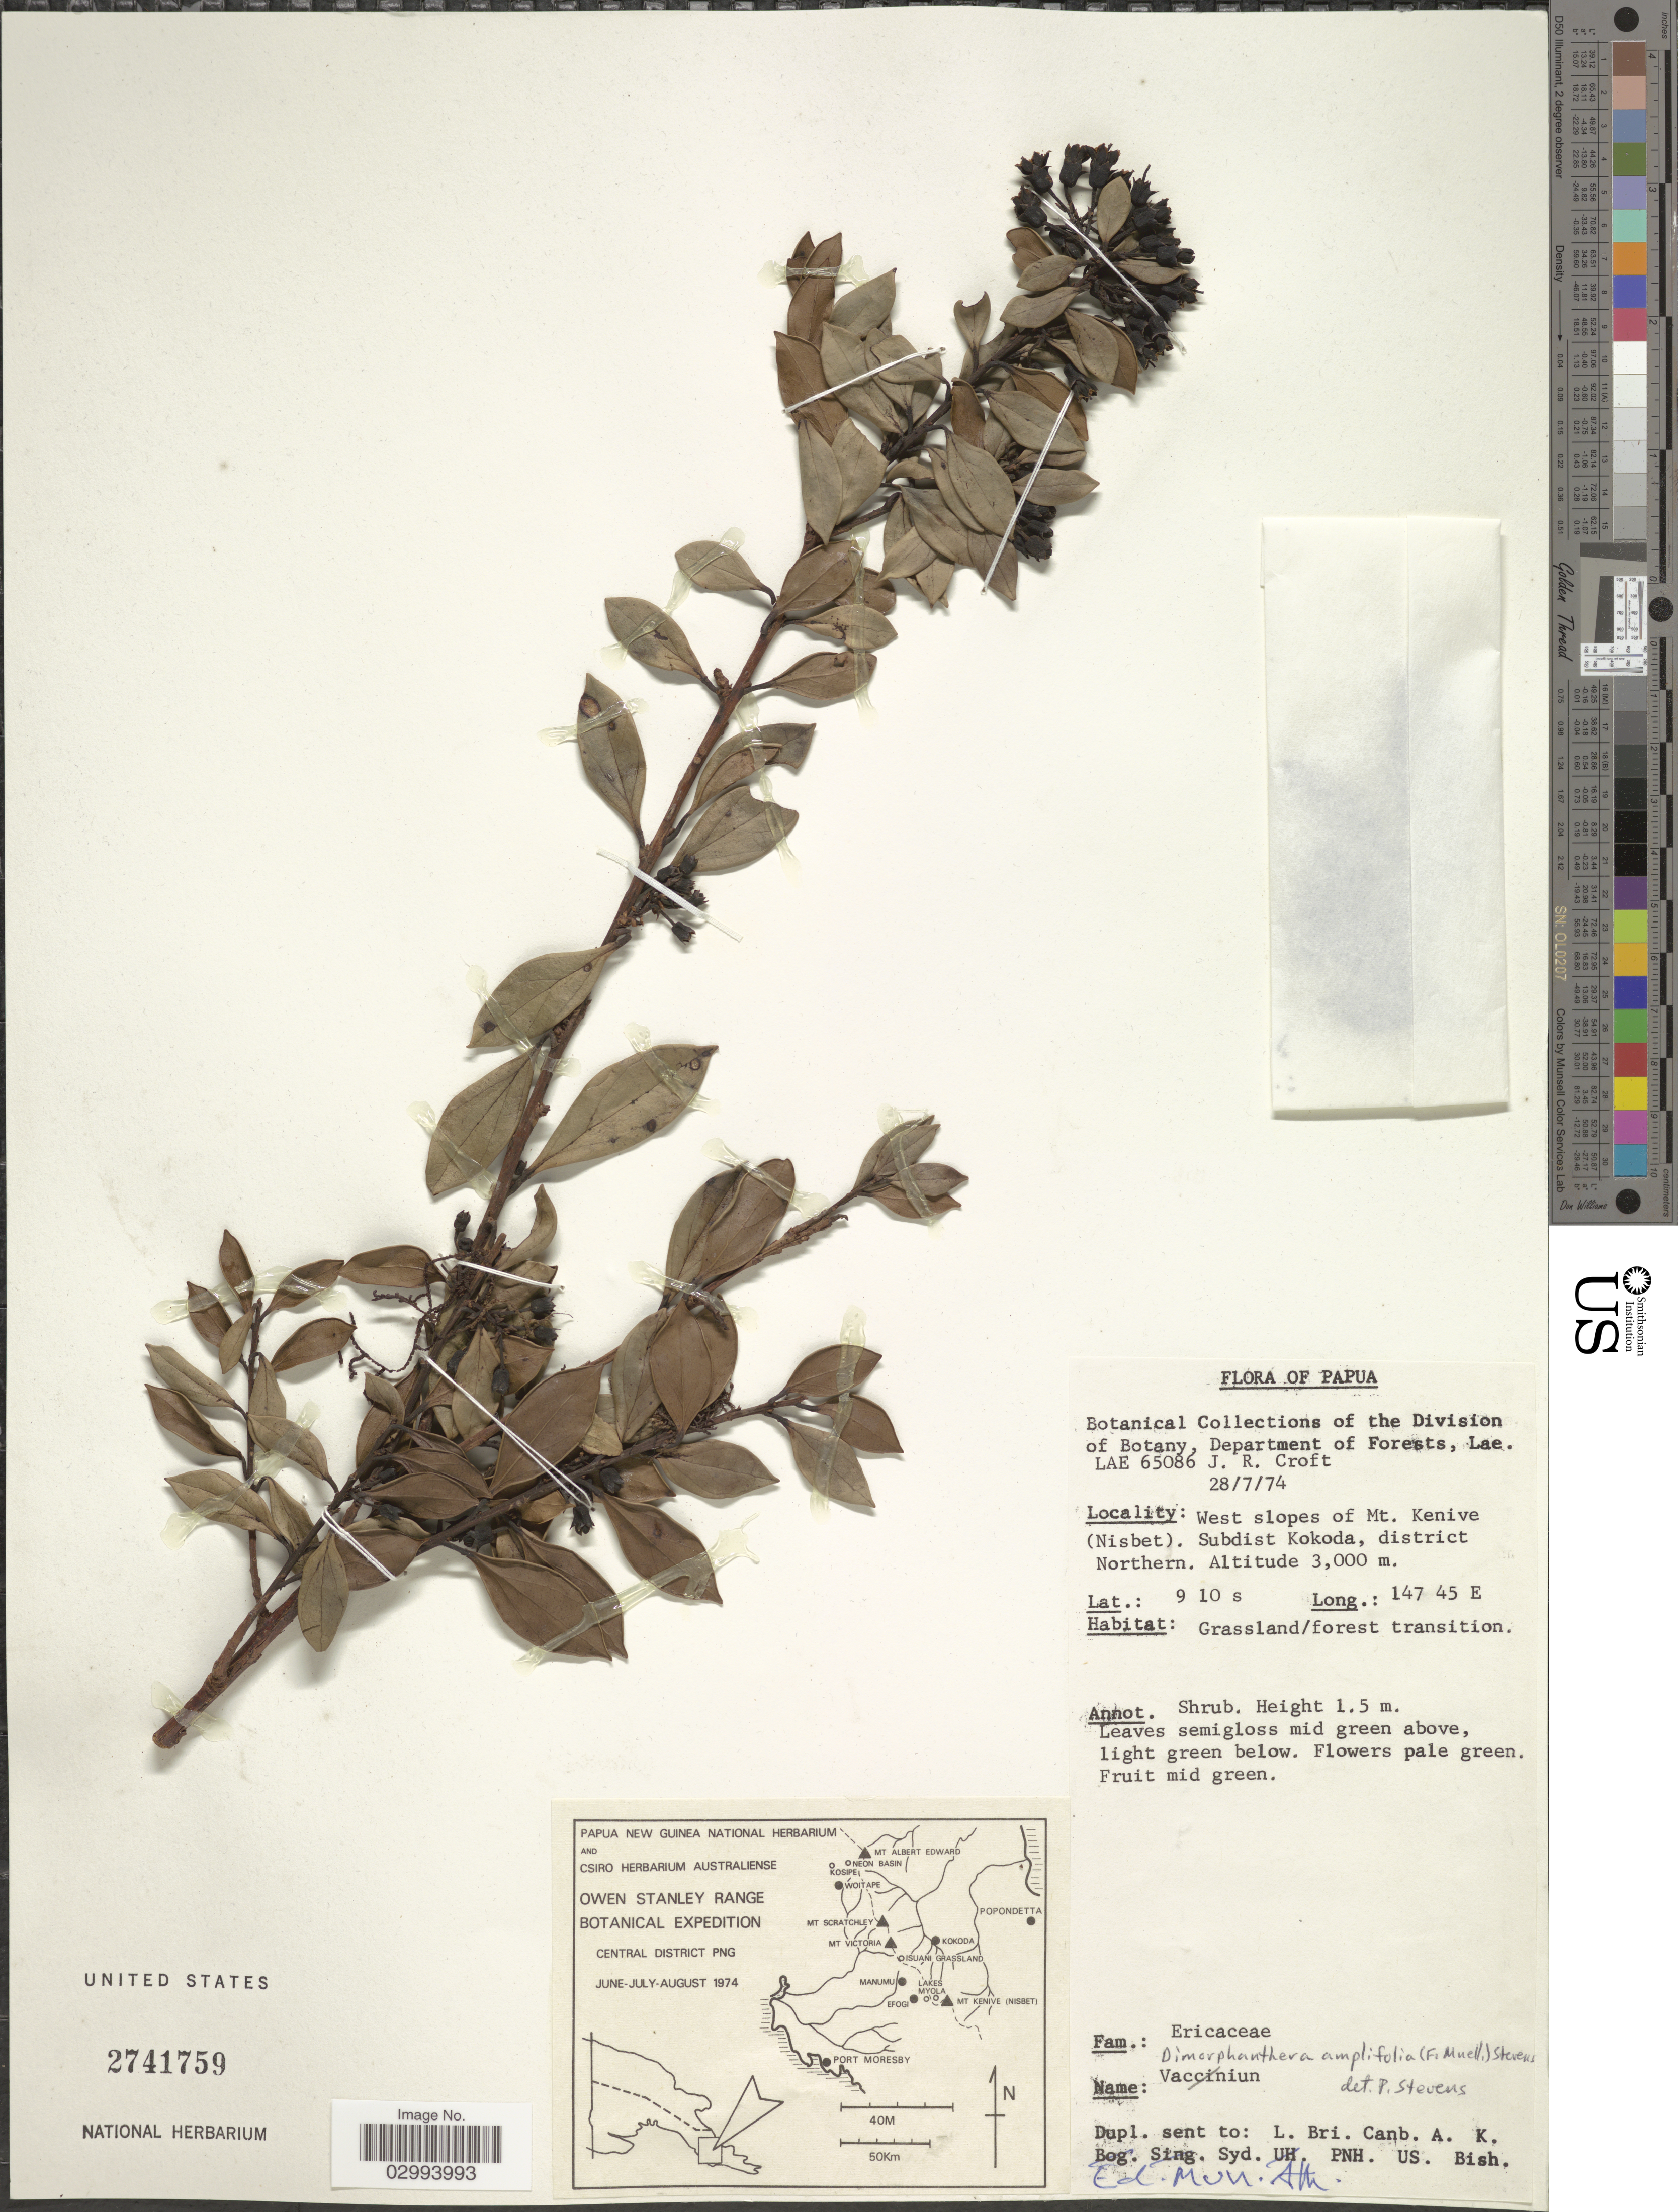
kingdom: Plantae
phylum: Tracheophyta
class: Magnoliopsida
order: Ericales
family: Ericaceae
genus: Dimorphanthera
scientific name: Dimorphanthera amplifolia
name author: (F. Muell.) P.F. Stevens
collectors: J. R. Croft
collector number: LAE65086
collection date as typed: Transcribed d/m/y: 28/7/74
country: Papua New Guinea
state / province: Northern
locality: Papua. West slopes of Mt. Kenive (Nisbet). Subdist Kokoda, district Northern.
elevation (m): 3000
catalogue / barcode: US 2741759